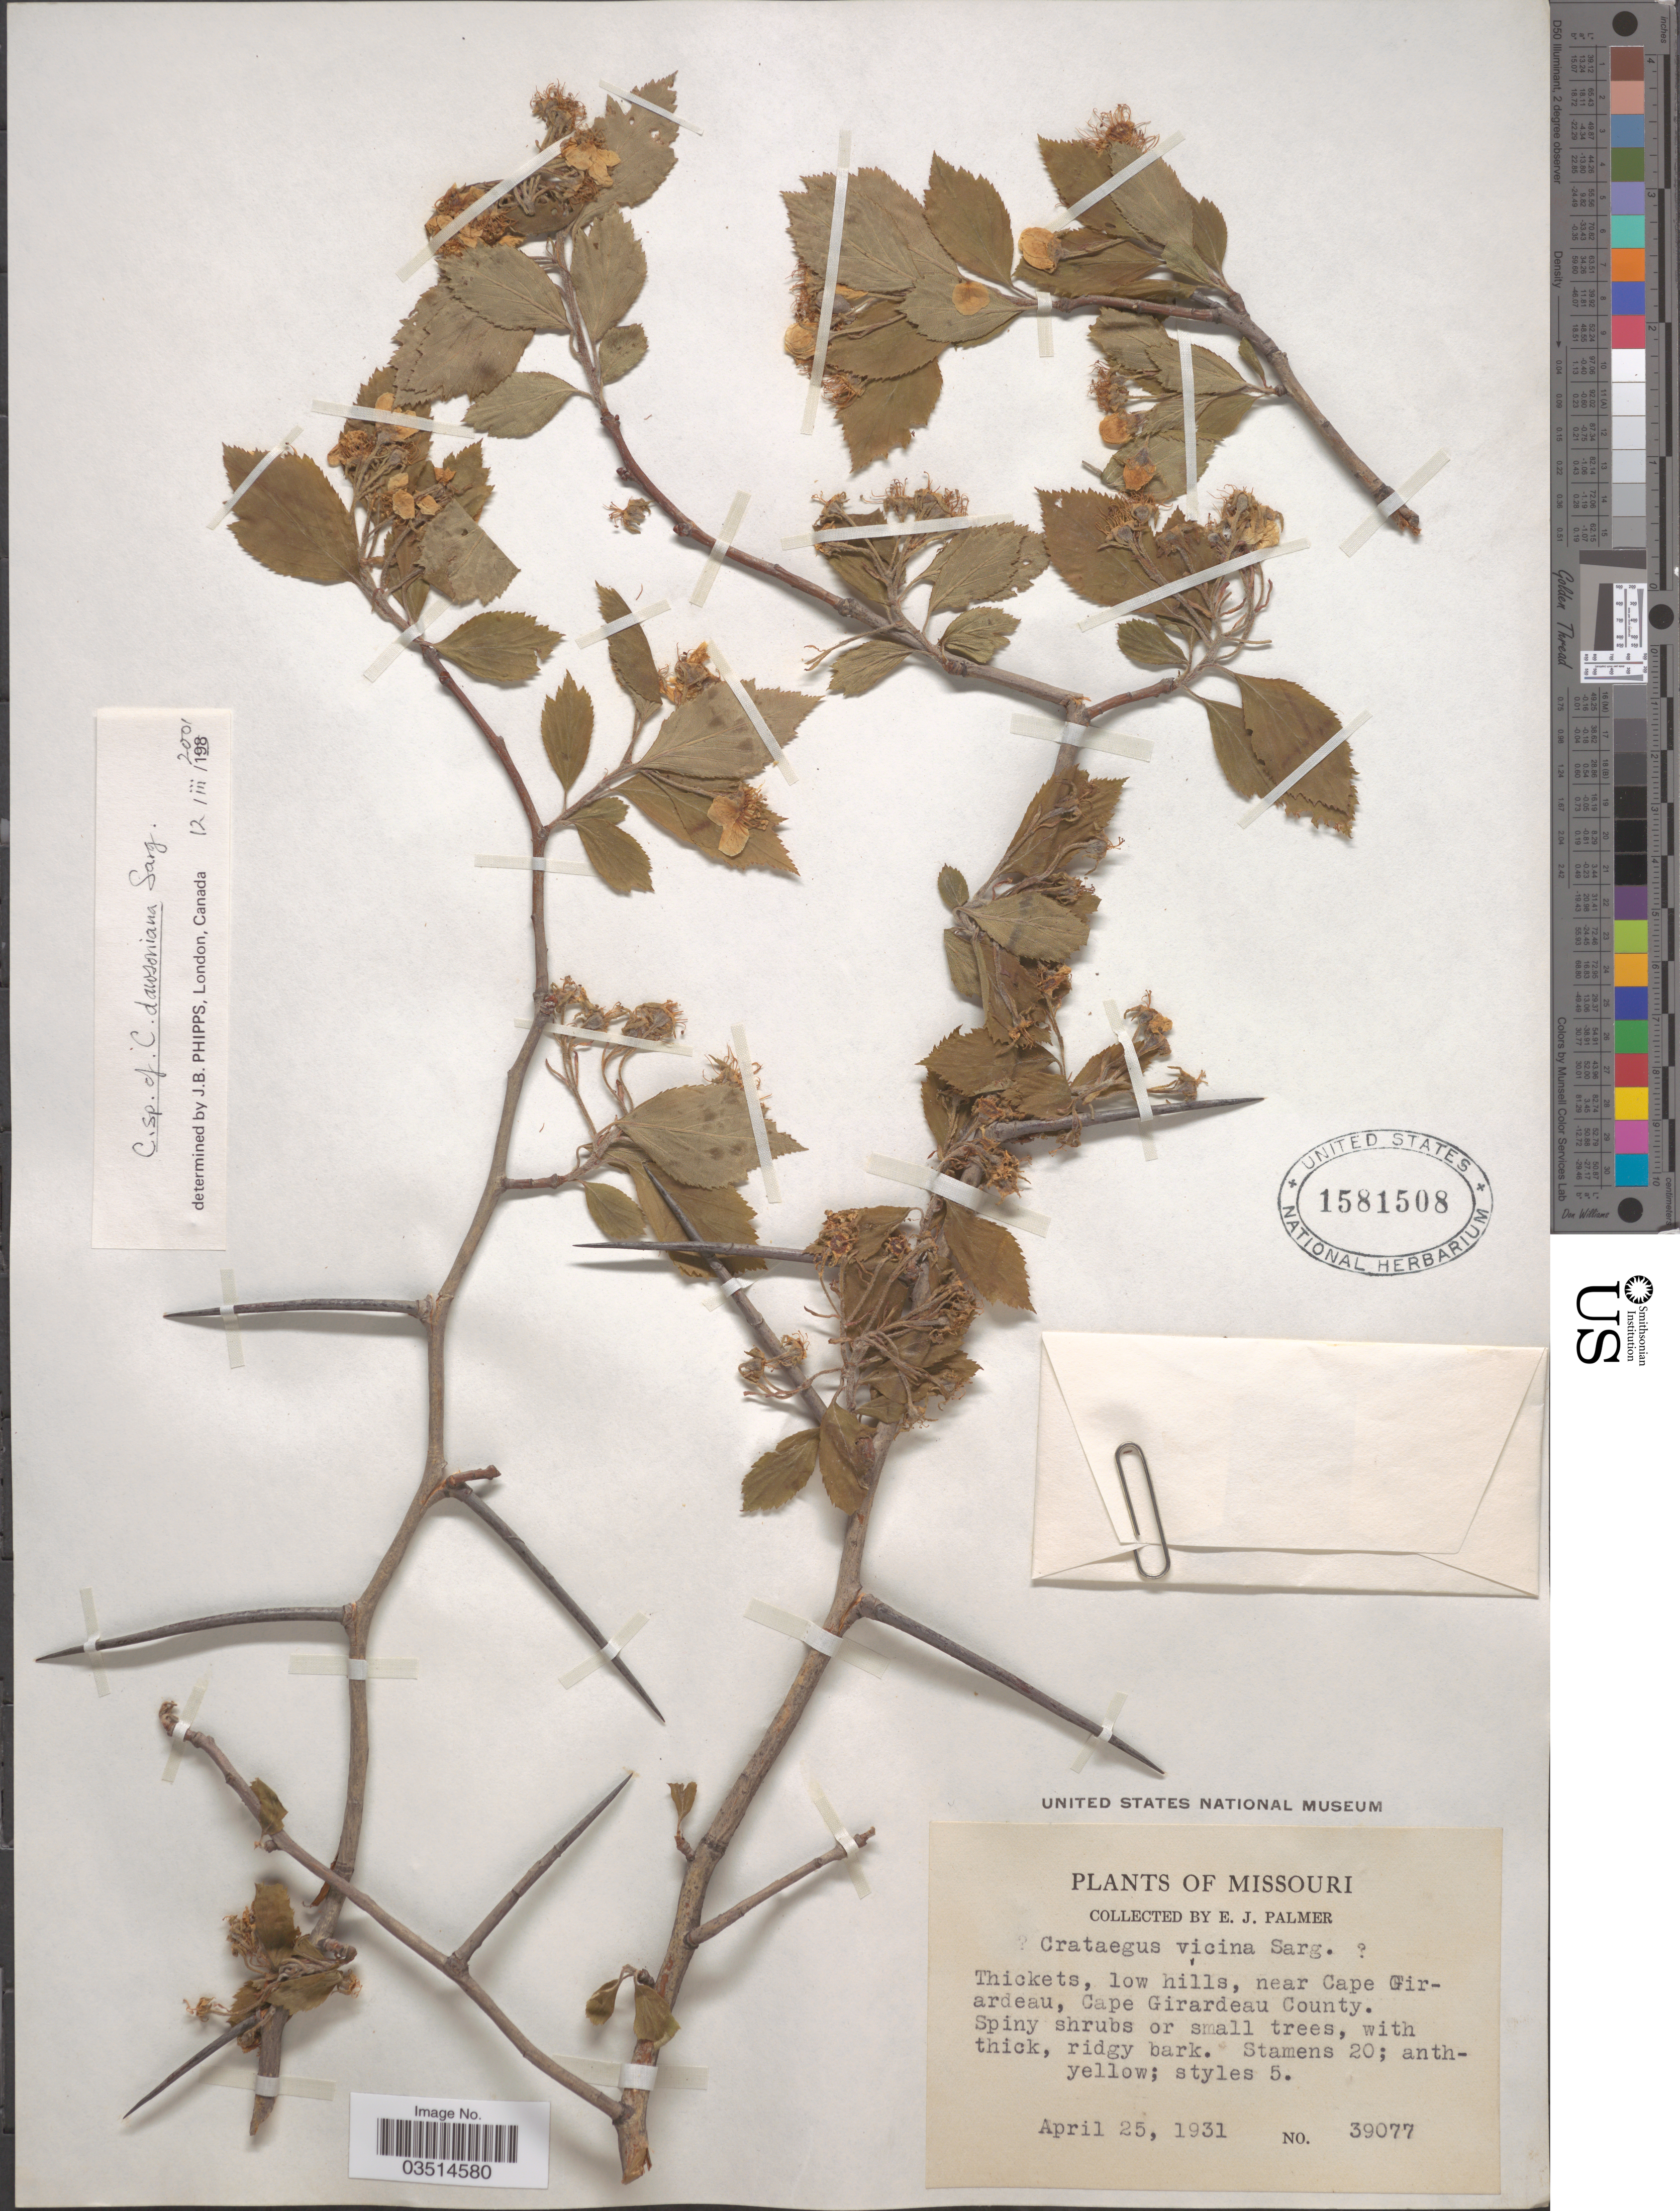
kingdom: Plantae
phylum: Tracheophyta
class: Magnoliopsida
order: Rosales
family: Rosaceae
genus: Crataegus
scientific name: Crataegus dawsoniana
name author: Sarg.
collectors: E. J. Palmer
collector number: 39077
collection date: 1931-04-25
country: United States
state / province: Missouri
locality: Near Cape Girardeau, Cape Girardeau County.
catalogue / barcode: US 1581508